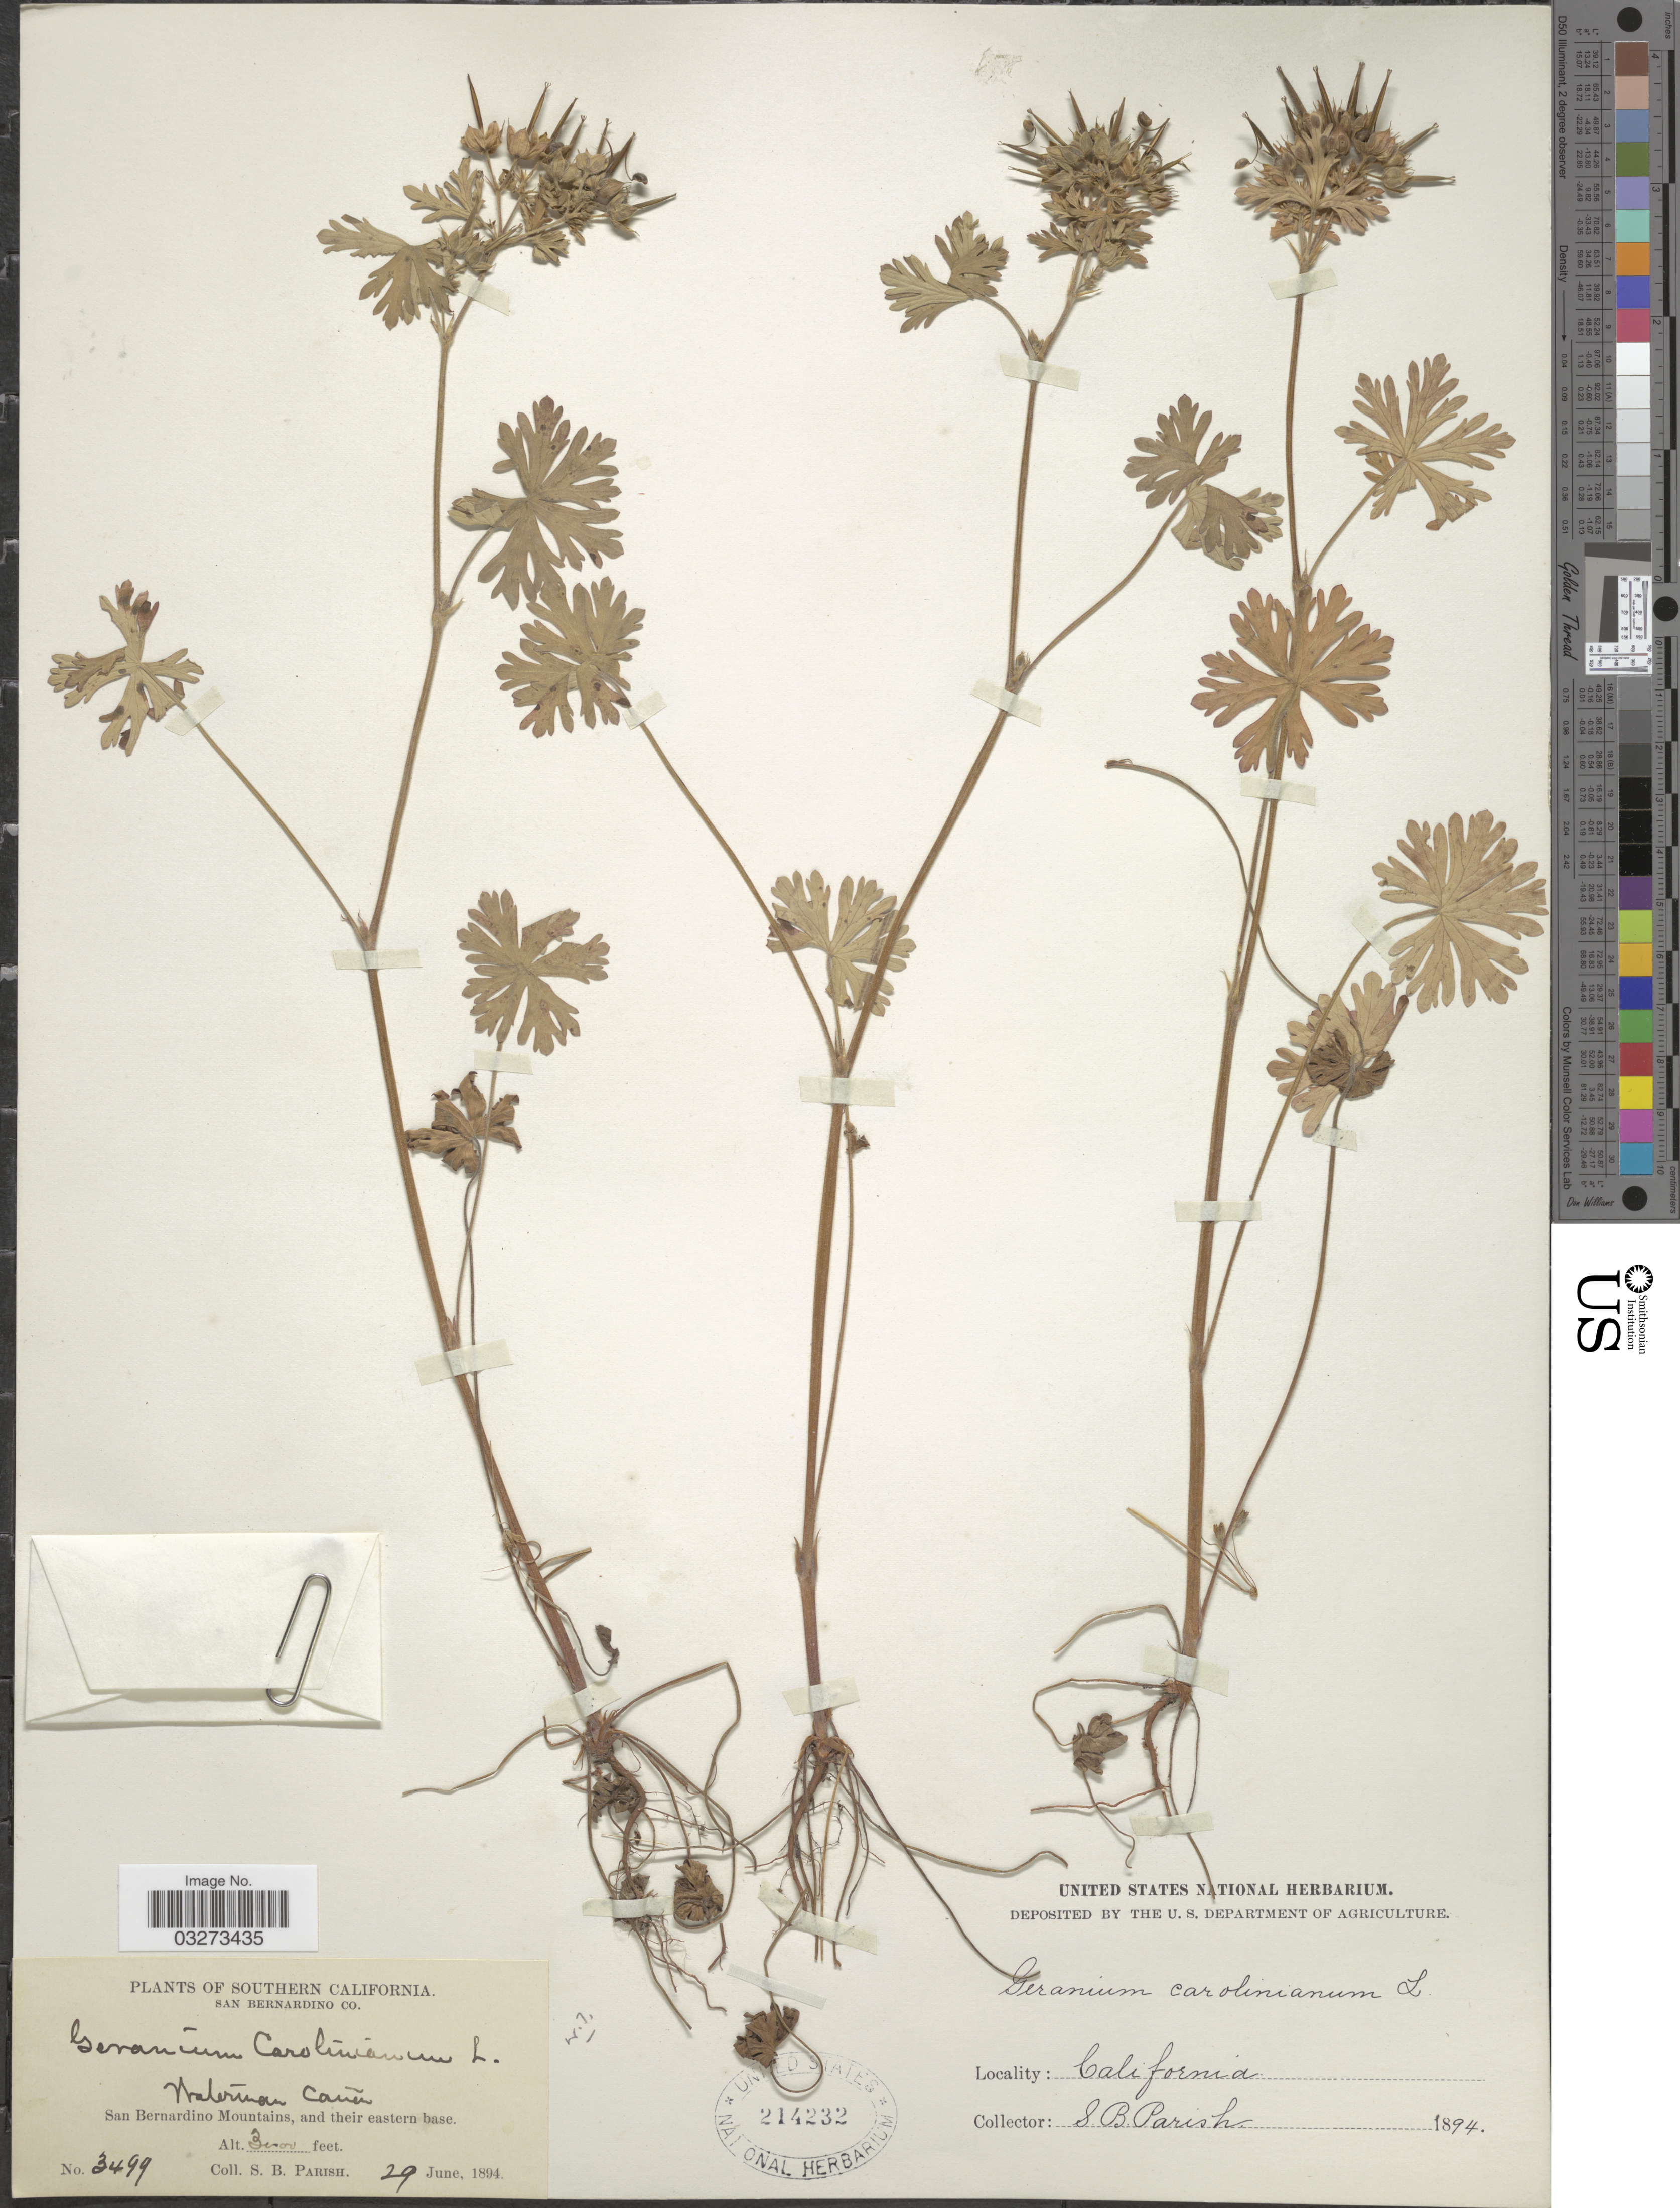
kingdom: Plantae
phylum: Tracheophyta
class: Magnoliopsida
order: Geraniales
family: Geraniaceae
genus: Geranium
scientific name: Geranium carolinianum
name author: L.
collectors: S. B. Parish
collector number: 3499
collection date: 1894-06-29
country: United States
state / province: California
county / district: San Bernardino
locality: Southern California, San Bernardino Co., Waterman Cañon, San Bernardino Mountains, and their eastern base.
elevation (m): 914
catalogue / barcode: US 214232